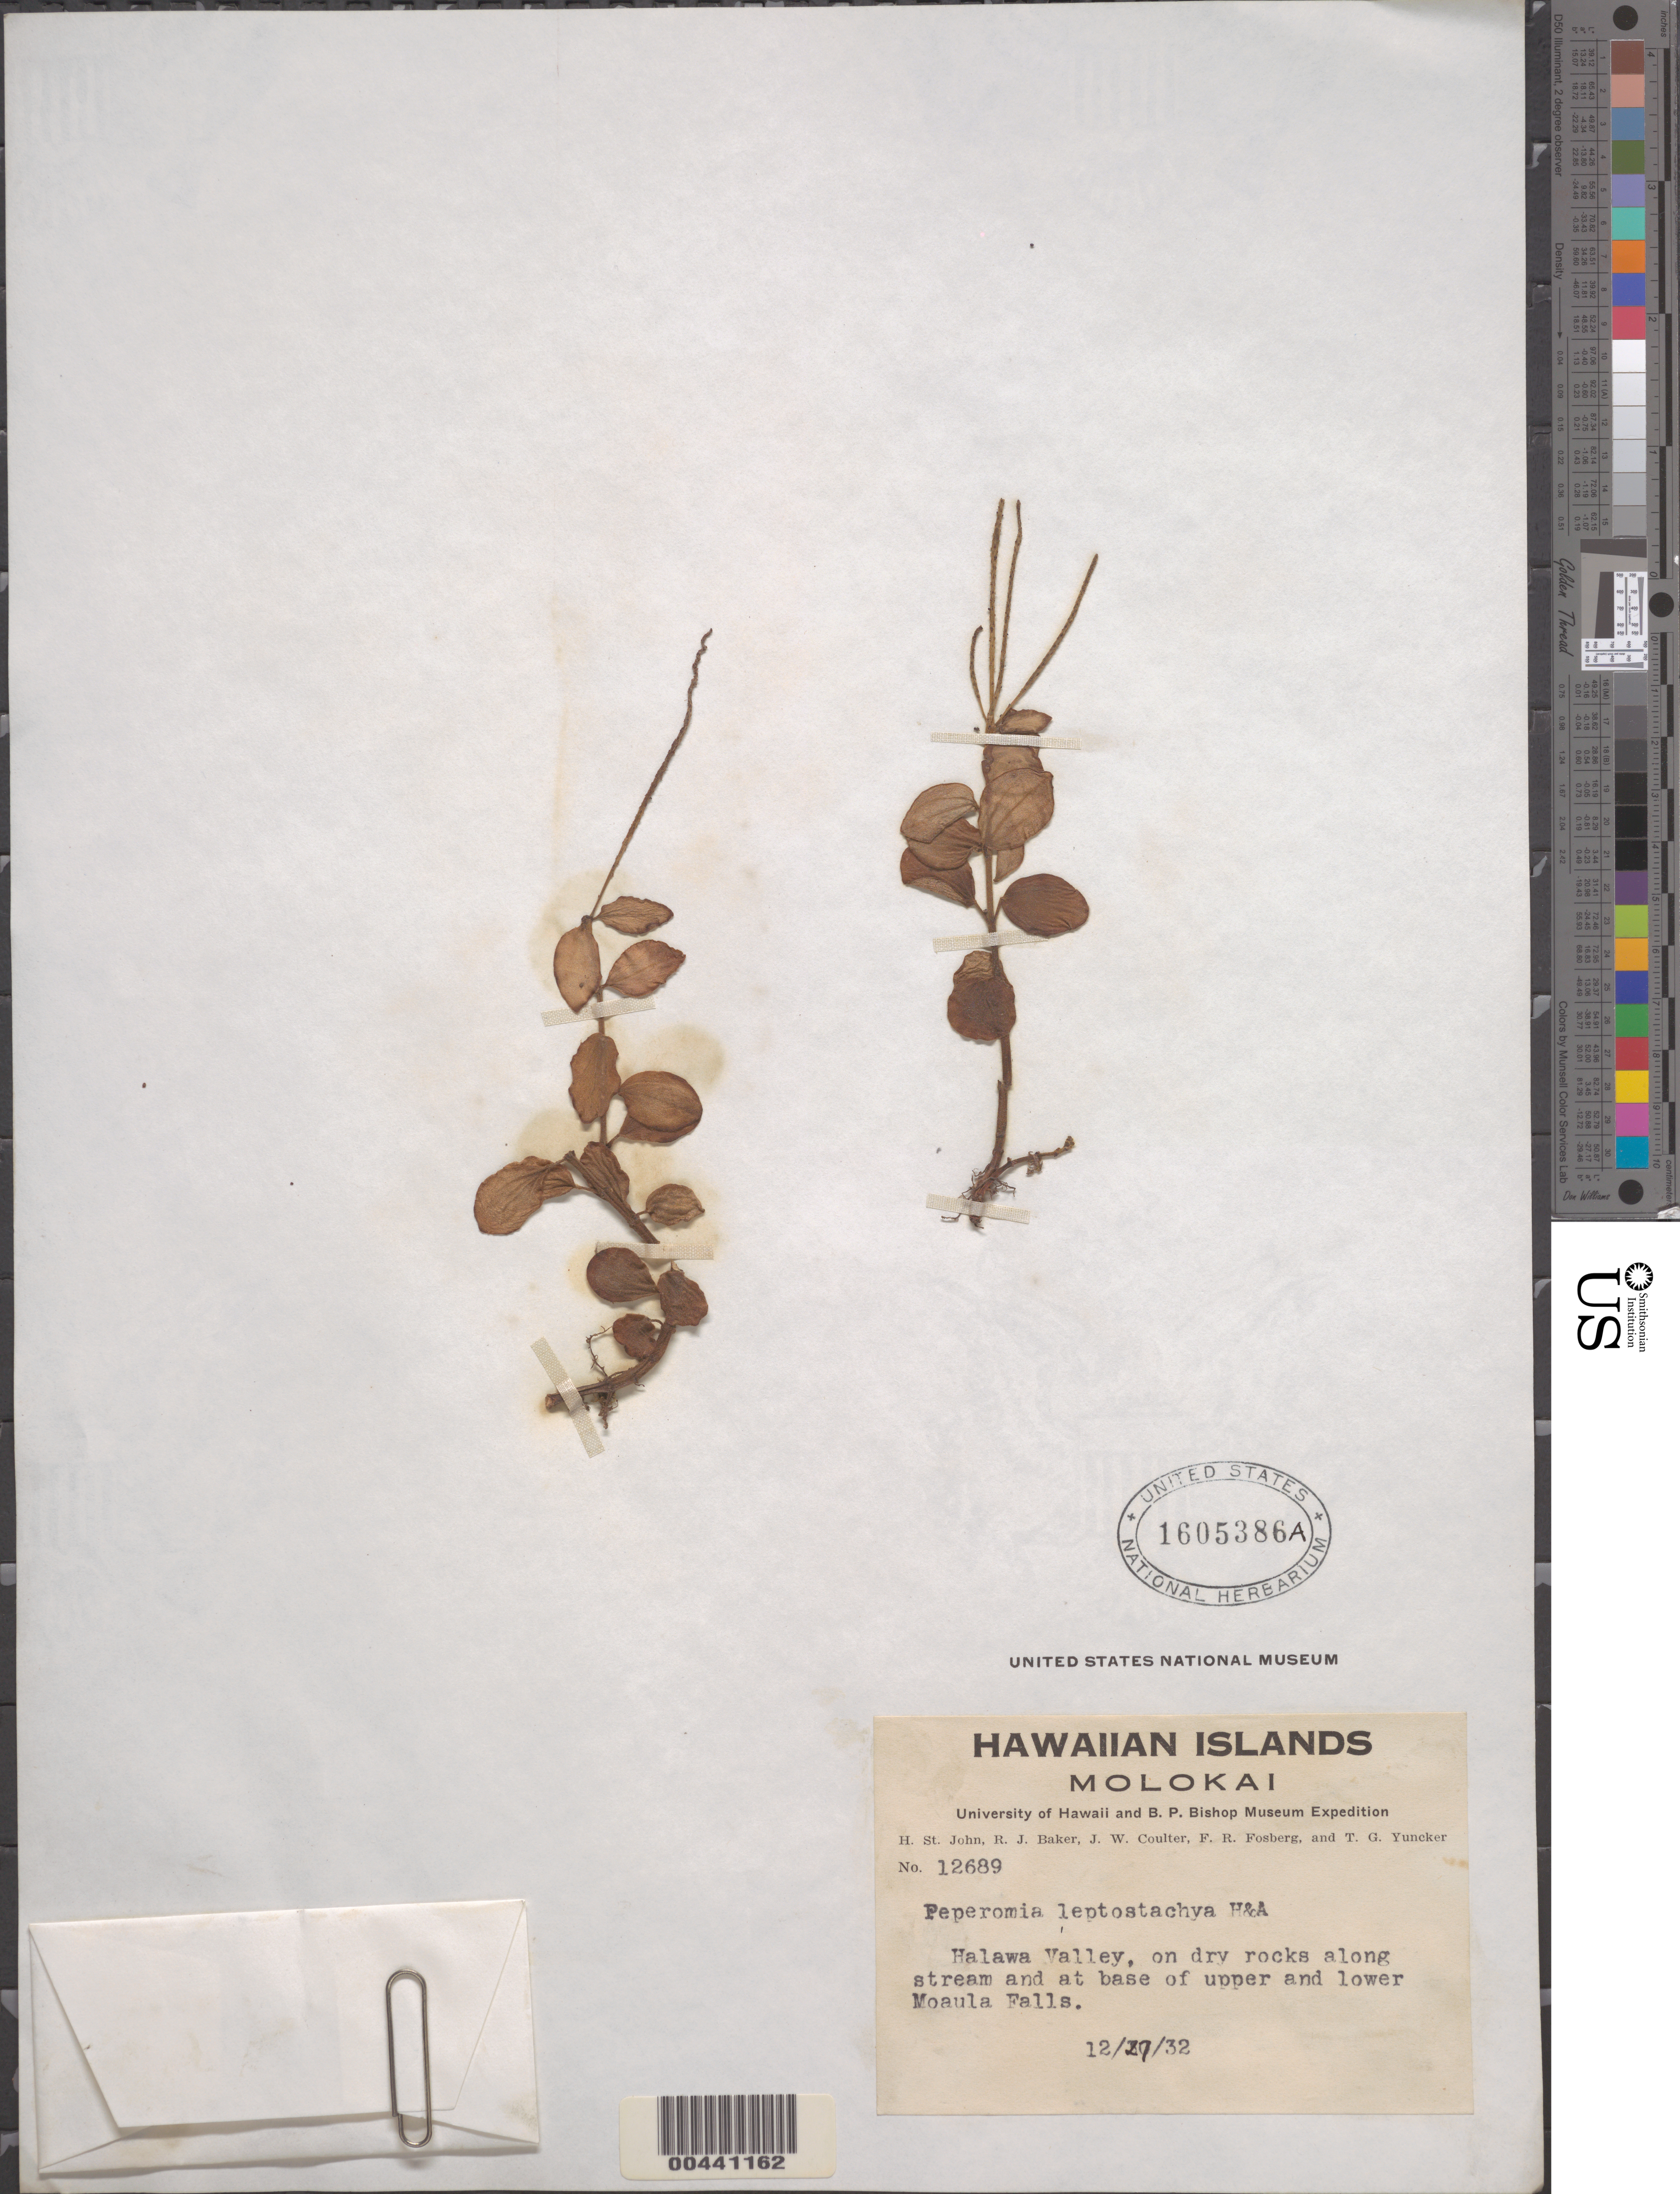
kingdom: Plantae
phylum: Tracheophyta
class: Magnoliopsida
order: Piperales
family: Piperaceae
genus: Peperomia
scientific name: Peperomia leptostachya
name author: Hook. & Arn.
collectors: H. St. John, R. J. Baker, J. W. Coulter & F. R. Fosberg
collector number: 12689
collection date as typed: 27 Dec 1932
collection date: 1932-12-27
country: United States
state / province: Hawaii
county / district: Maui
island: Moloka'i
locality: Halawa Valley, at base of upper and lower Moaula Falls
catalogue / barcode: US 1605386